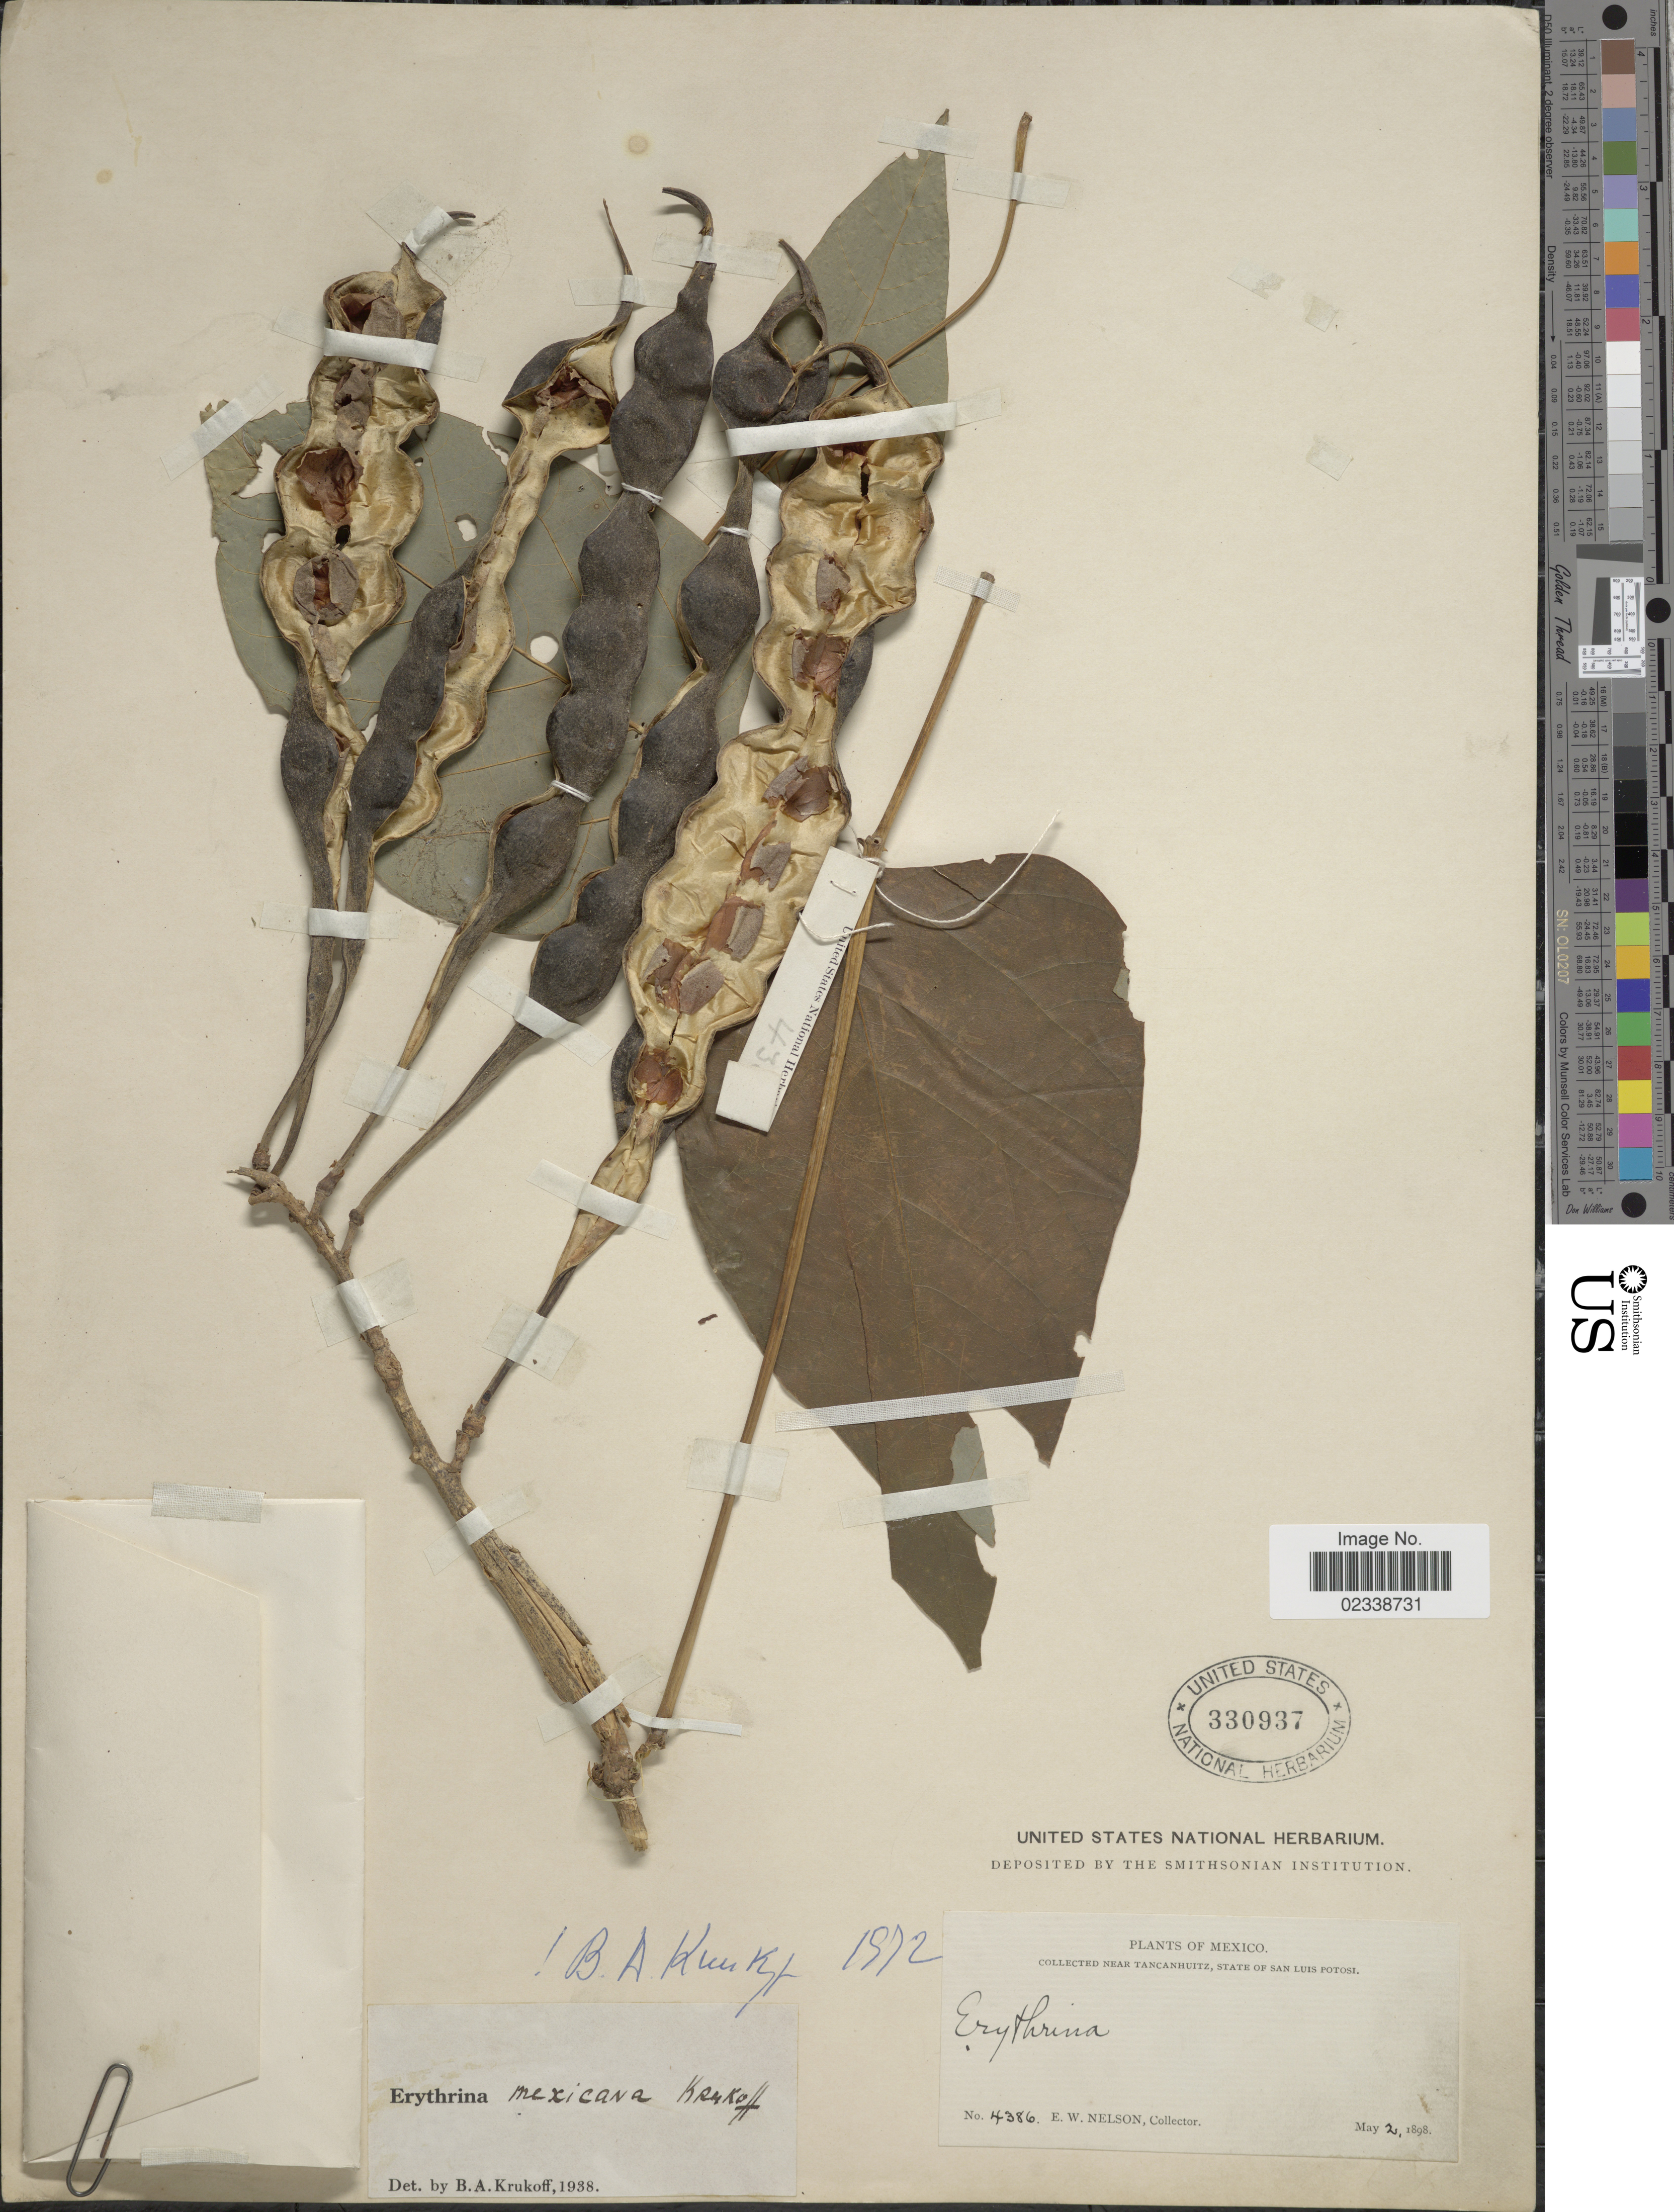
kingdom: Plantae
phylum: Tracheophyta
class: Magnoliopsida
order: Fabales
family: Fabaceae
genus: Erythrina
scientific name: Erythrina mexicana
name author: Krukoff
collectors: E. W. Nelson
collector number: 4386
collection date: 1898-05-02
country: Mexico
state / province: San Luis Potosí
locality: Near Tancanhuitz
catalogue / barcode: US 330937